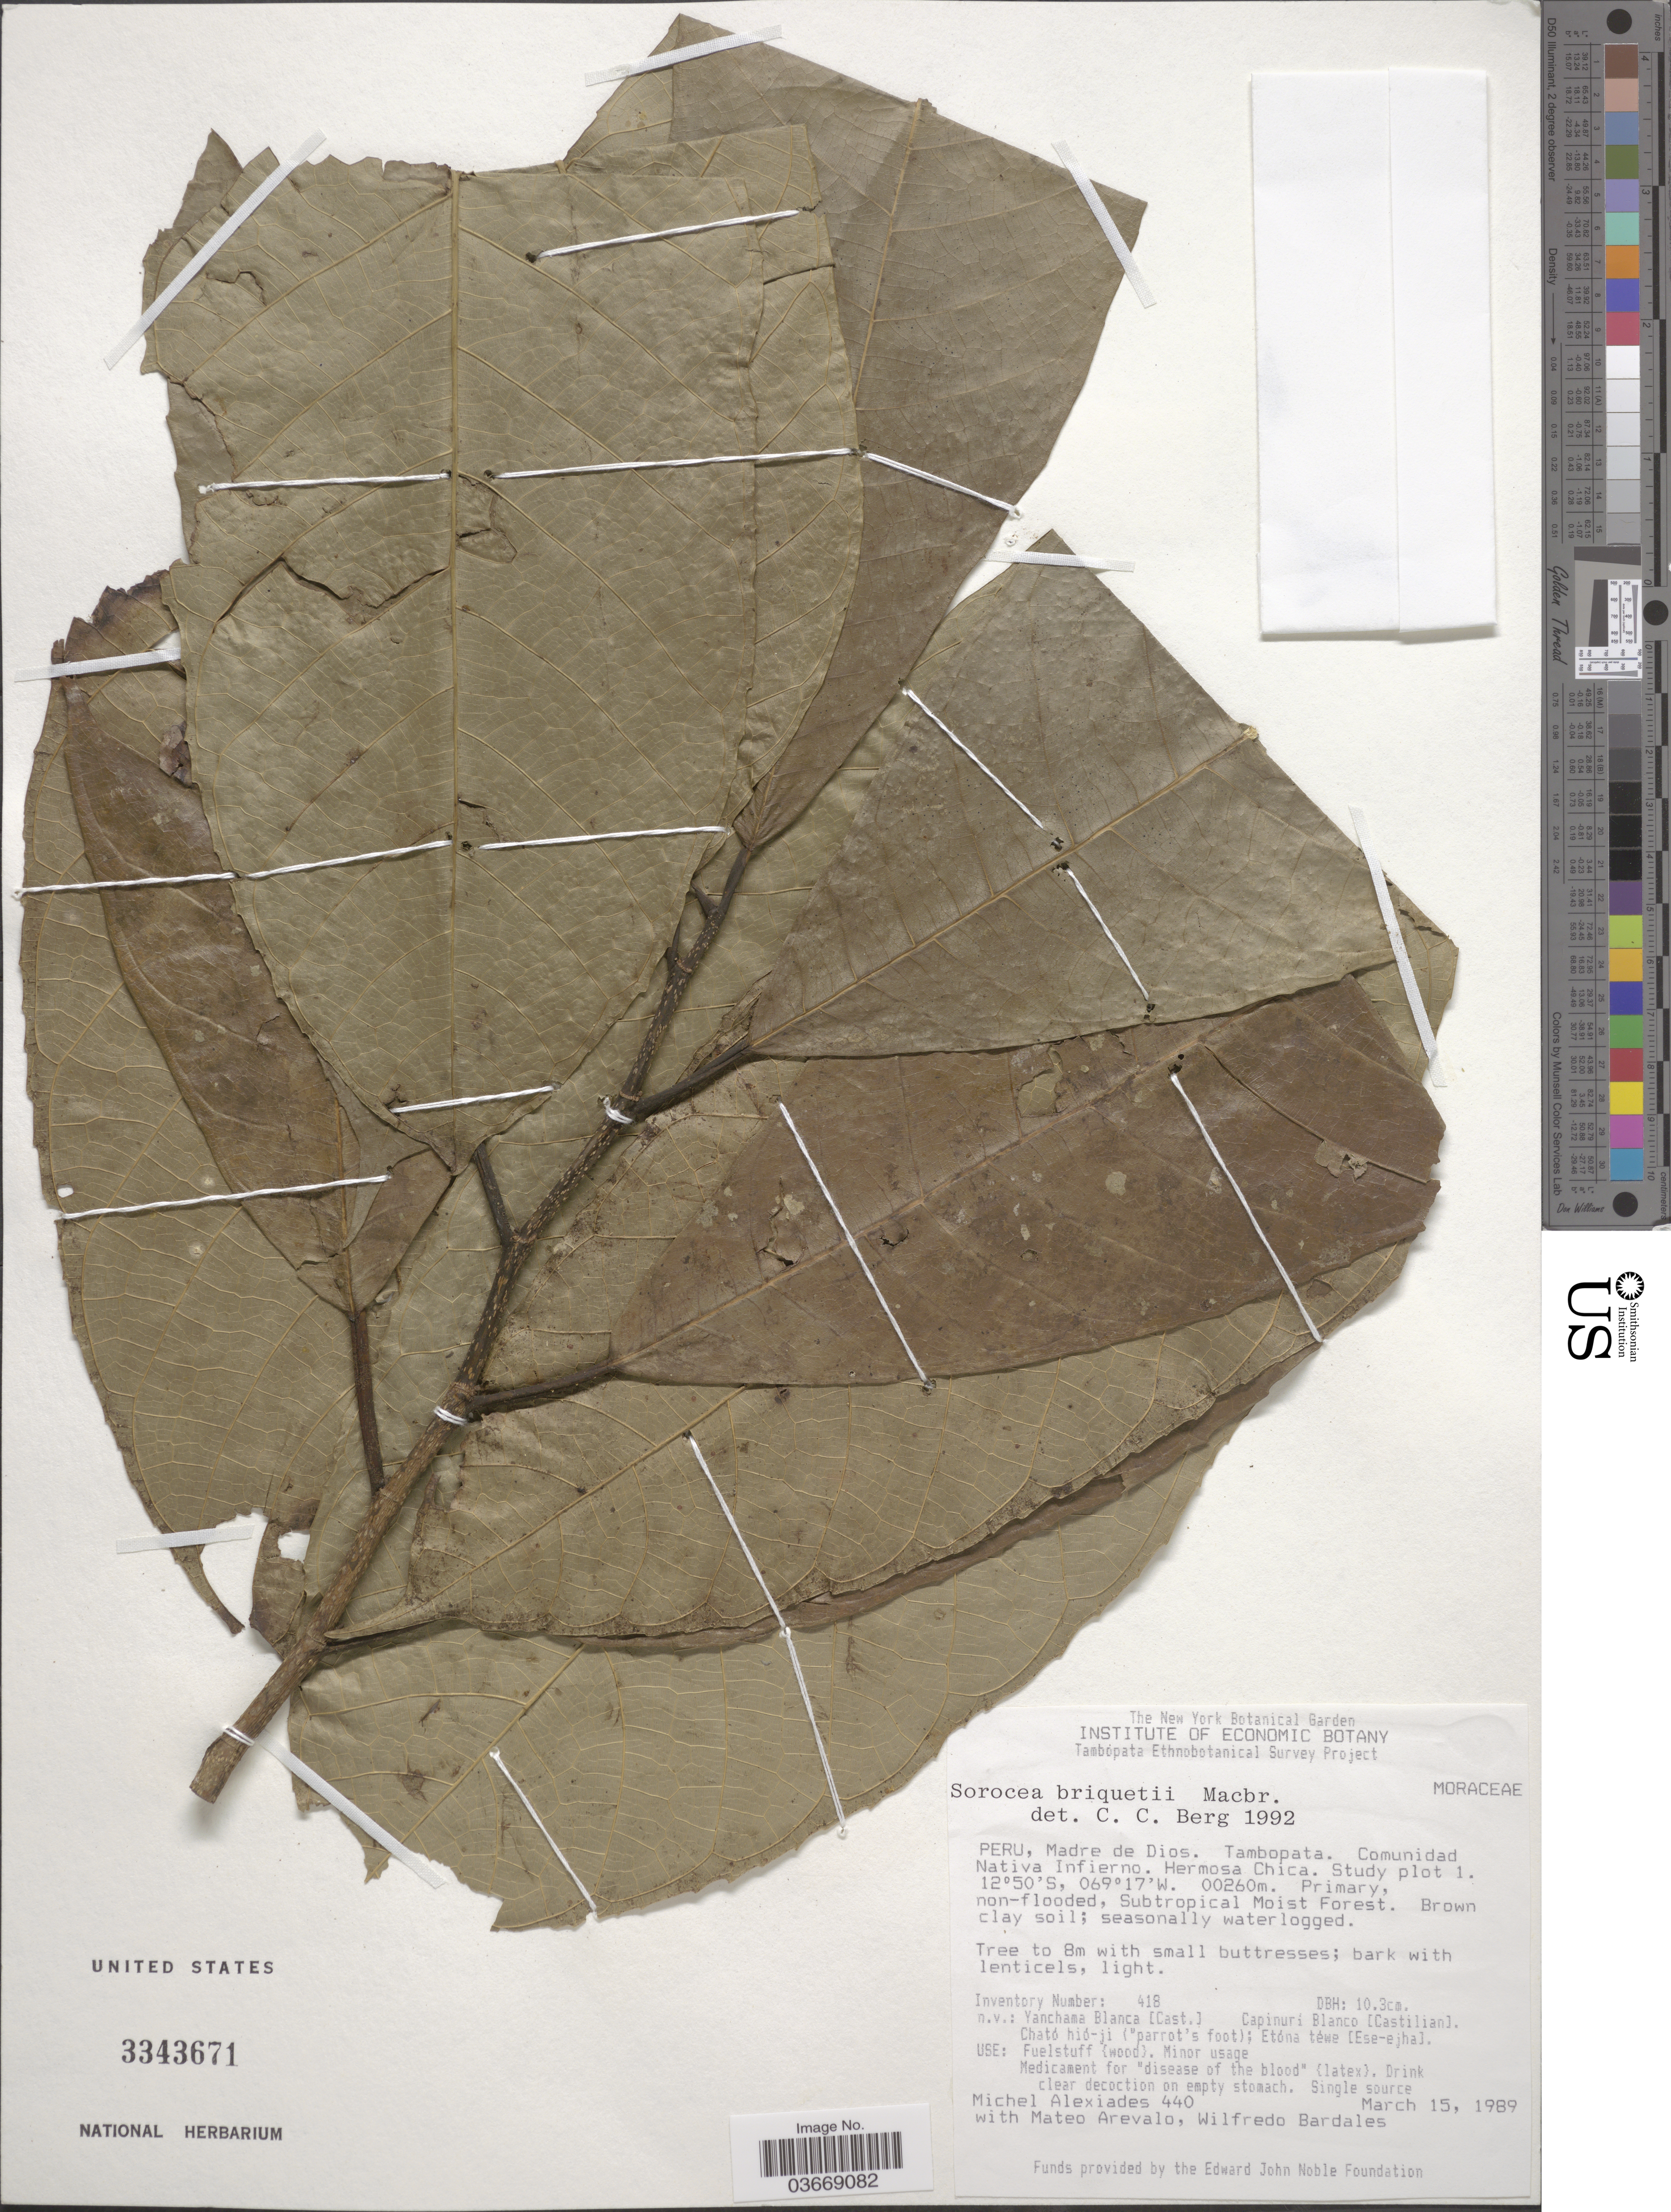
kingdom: Plantae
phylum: Tracheophyta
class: Magnoliopsida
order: Rosales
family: Moraceae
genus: Sorocea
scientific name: Sorocea briquetii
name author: J.F. Macbr.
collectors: M. Alexiades, M. Arevalo & W. Bardales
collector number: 440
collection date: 1989-03-15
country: Peru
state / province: Madre de Dios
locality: Tambopata. Comunidad Nativa Infierno. Hermosa Chica. Study plot 1.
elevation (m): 260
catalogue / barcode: US 3343671